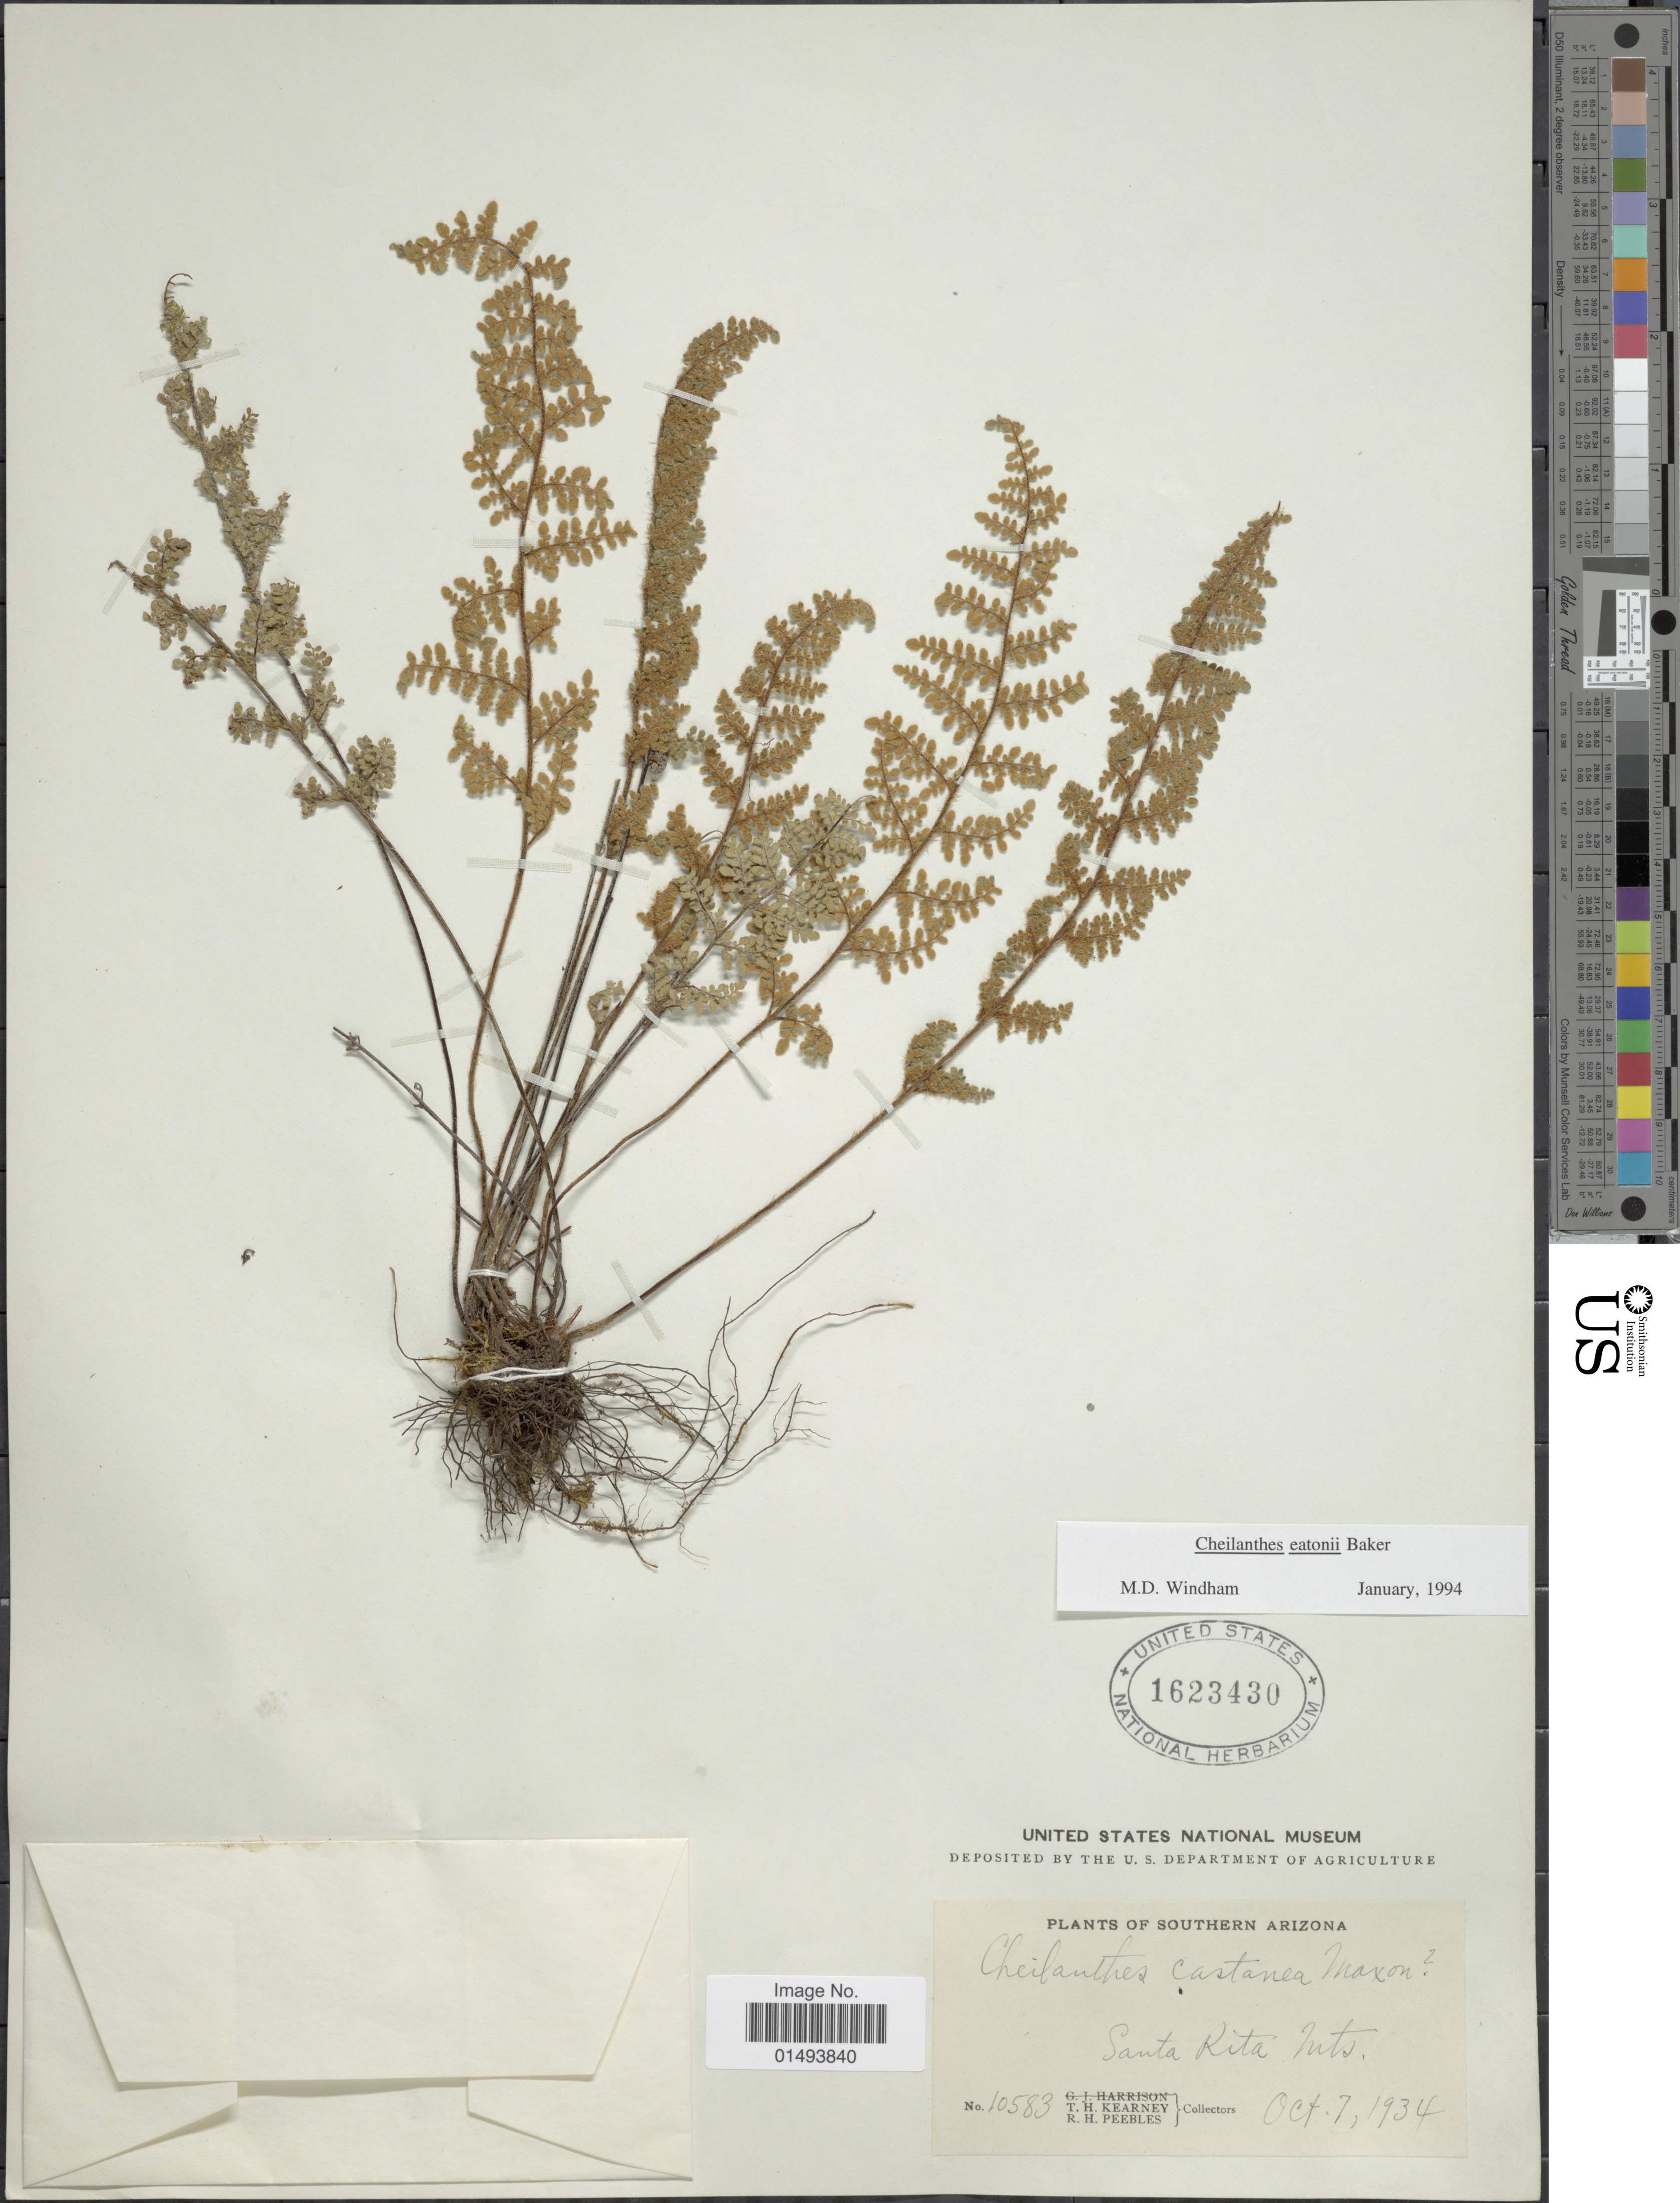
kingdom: Plantae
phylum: Tracheophyta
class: Polypodiopsida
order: Polypodiales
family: Pteridaceae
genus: Myriopteris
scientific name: Myriopteris rufa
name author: Fée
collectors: R. H. Peebles & T. H. Kearney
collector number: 10583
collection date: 1934-10-07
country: United States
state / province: Arizona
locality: Plants of Southern Arizona, Santa Rita Mts.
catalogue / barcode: US 1623430